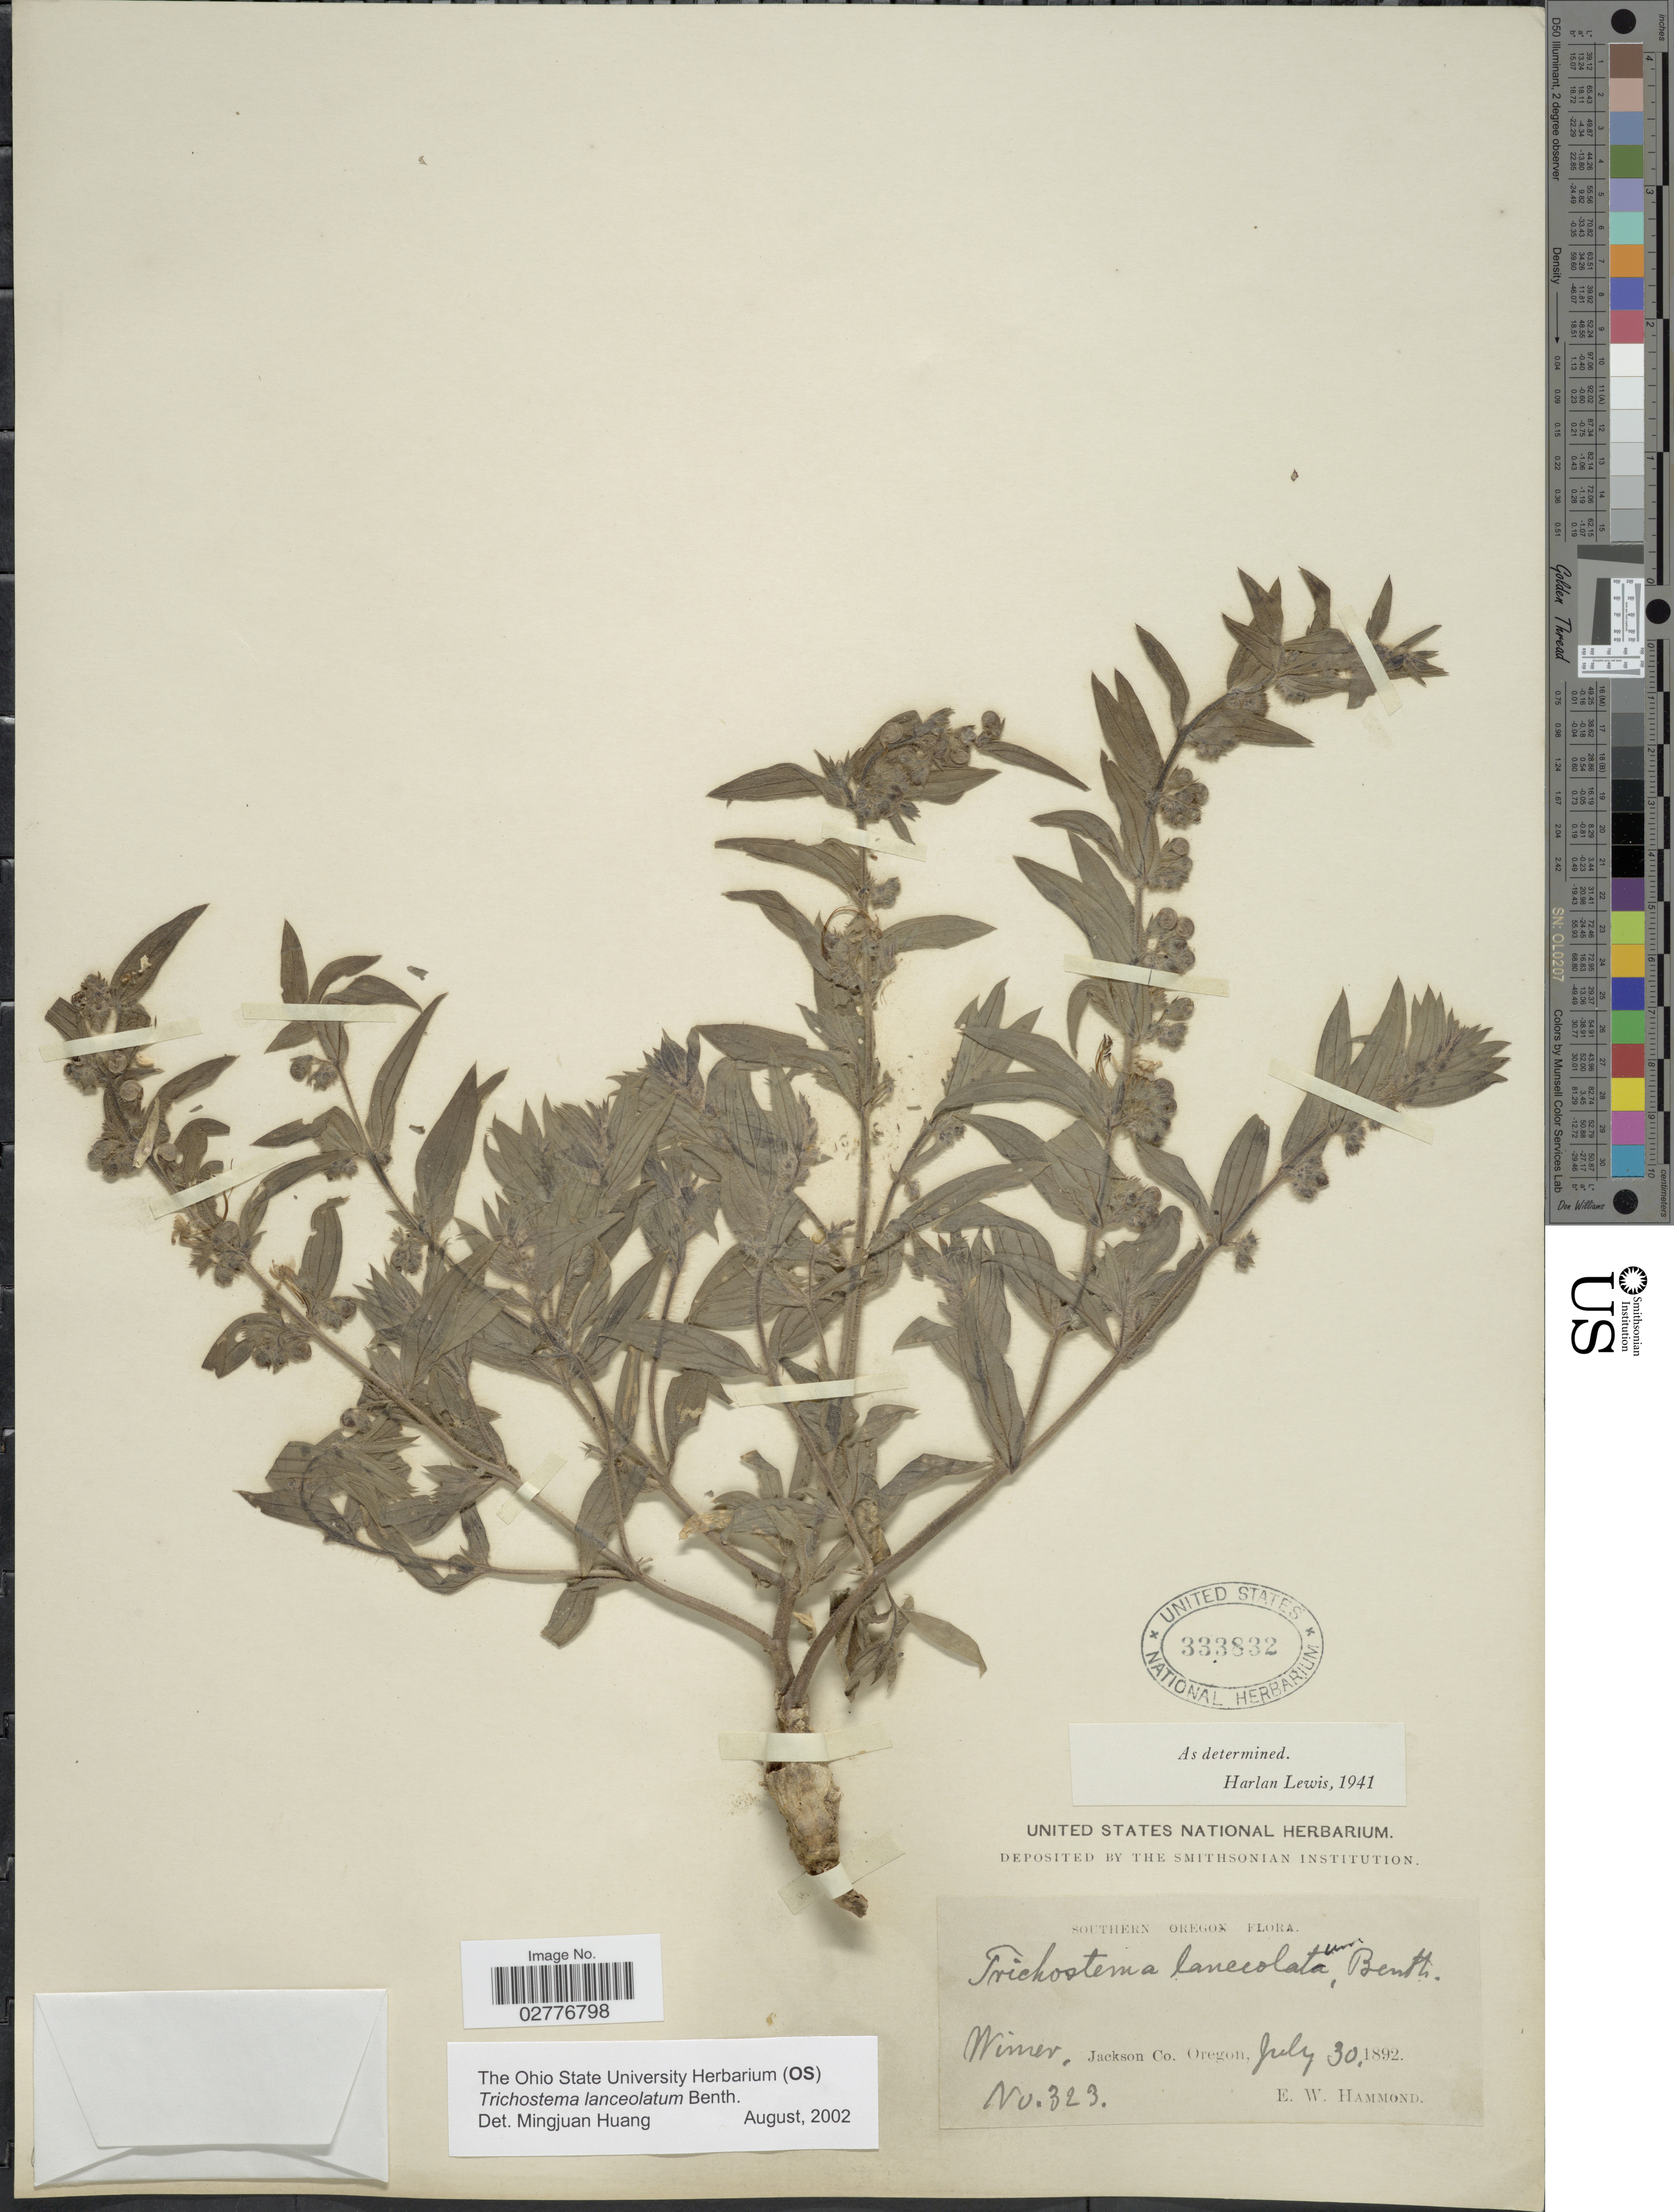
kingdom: Plantae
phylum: Tracheophyta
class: Magnoliopsida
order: Lamiales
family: Lamiaceae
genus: Trichostema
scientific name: Trichostema lanceolatum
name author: Benth.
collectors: E. Hammond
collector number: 323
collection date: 1892-07-30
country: United States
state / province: Oregon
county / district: Jackson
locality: Southern Oregon. Wimer, Jackson Co.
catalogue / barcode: US 333832